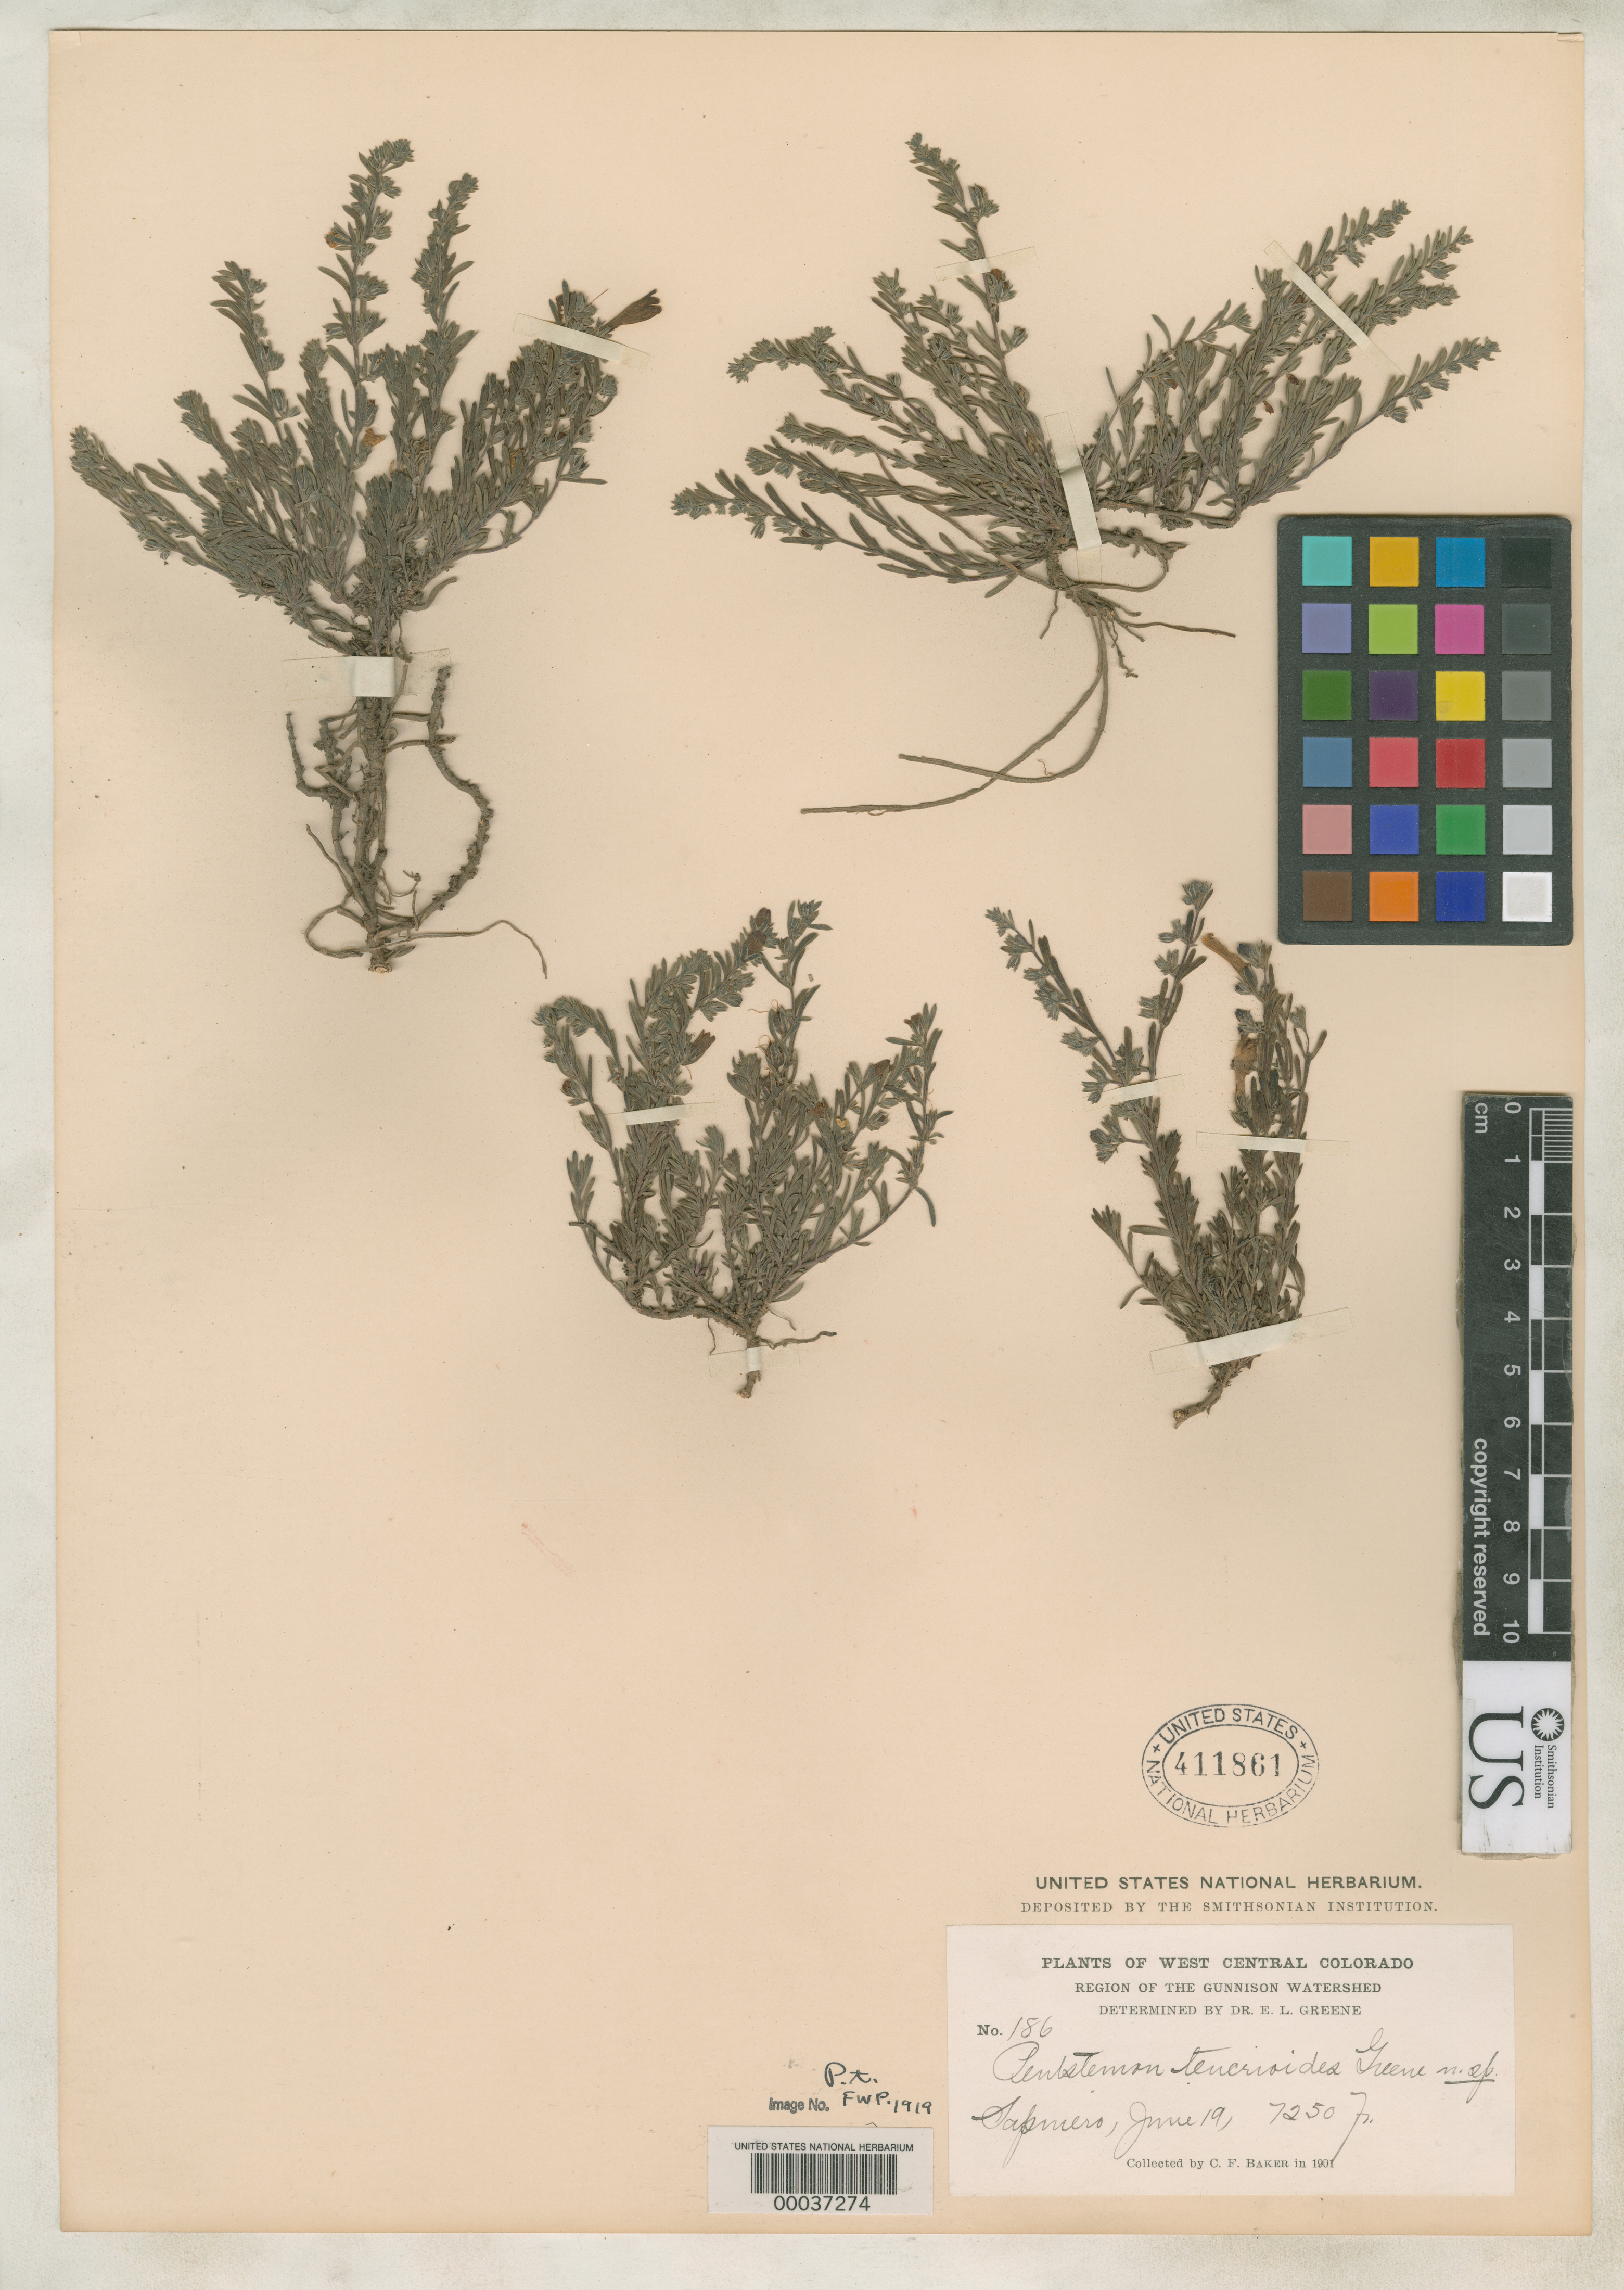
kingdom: Plantae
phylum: Tracheophyta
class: Magnoliopsida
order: Lamiales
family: Plantaginaceae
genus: Penstemon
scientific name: Penstemon teucrioides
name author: Greene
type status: Isotype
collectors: C. F. Baker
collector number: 186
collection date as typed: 19 Jun 1901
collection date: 1901-06-19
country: United States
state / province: Colorado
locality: Sapinero.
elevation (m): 2210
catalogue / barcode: US 411861